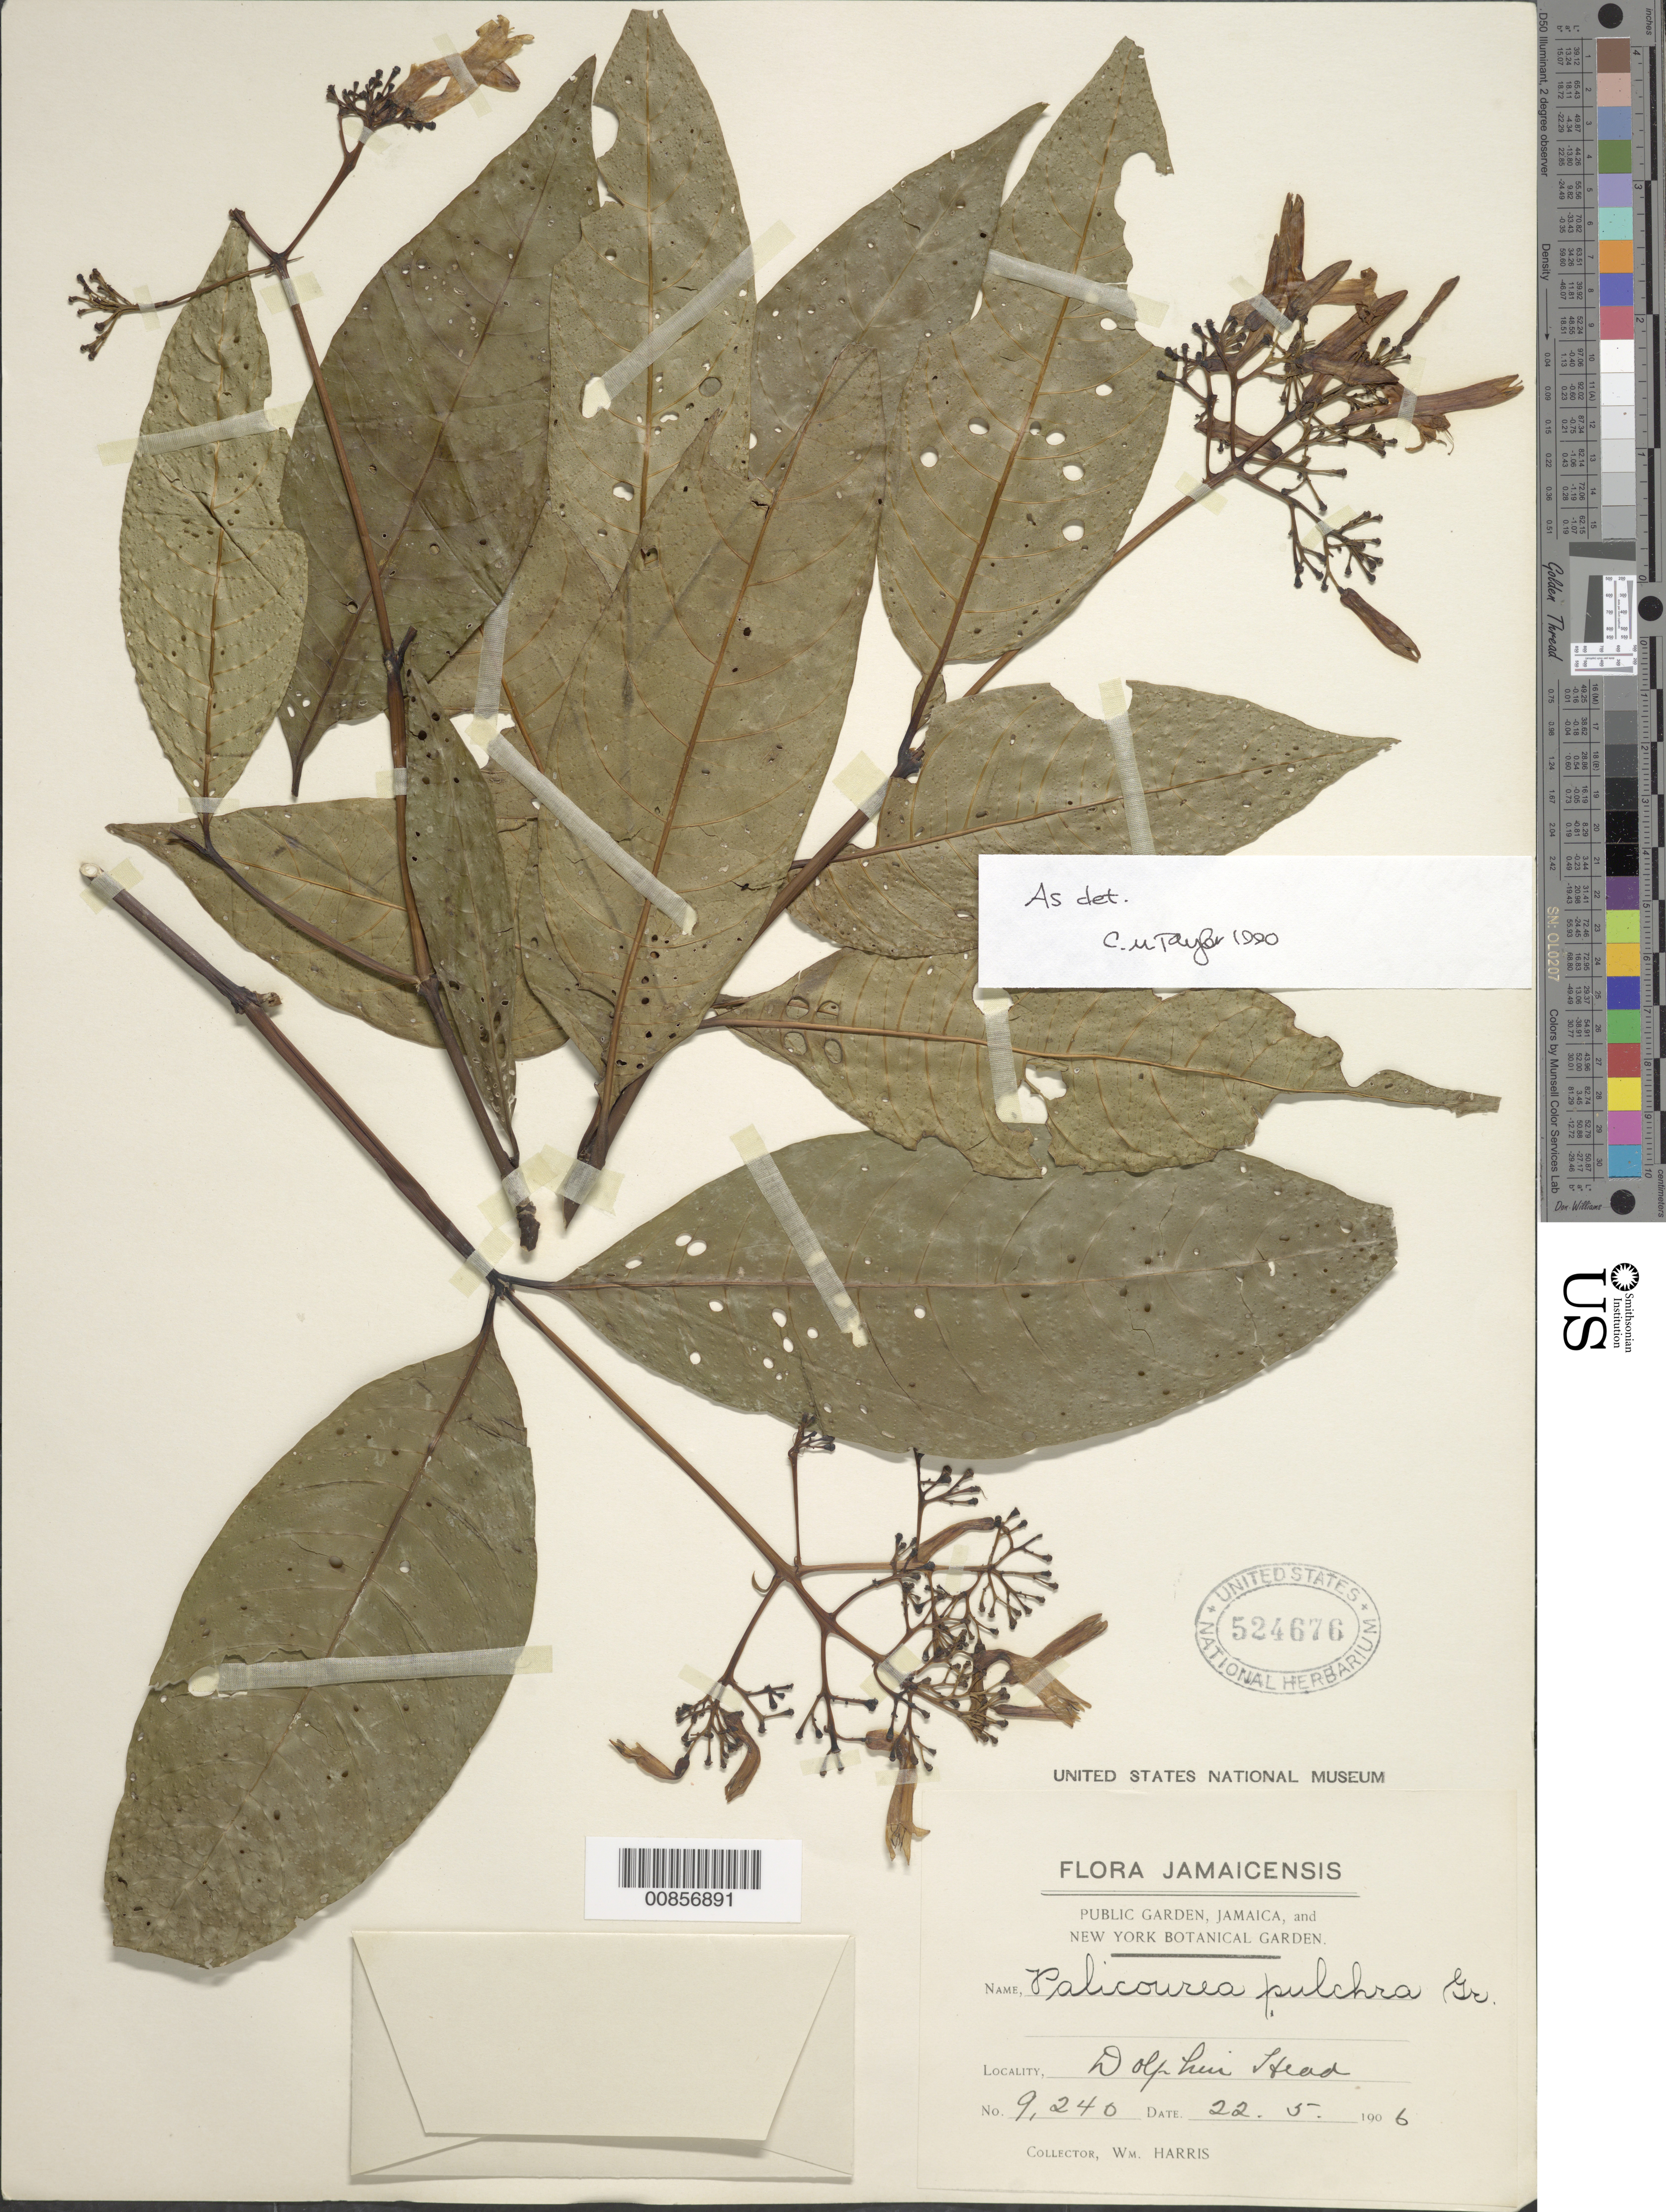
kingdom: Plantae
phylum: Tracheophyta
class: Magnoliopsida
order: Gentianales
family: Rubiaceae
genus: Palicourea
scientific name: Palicourea pulchra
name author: Griseb.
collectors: W. H. Harris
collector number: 9240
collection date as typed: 22 May 1906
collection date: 1906-05-22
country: Jamaica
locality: Dolphin Head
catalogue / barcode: US 524676